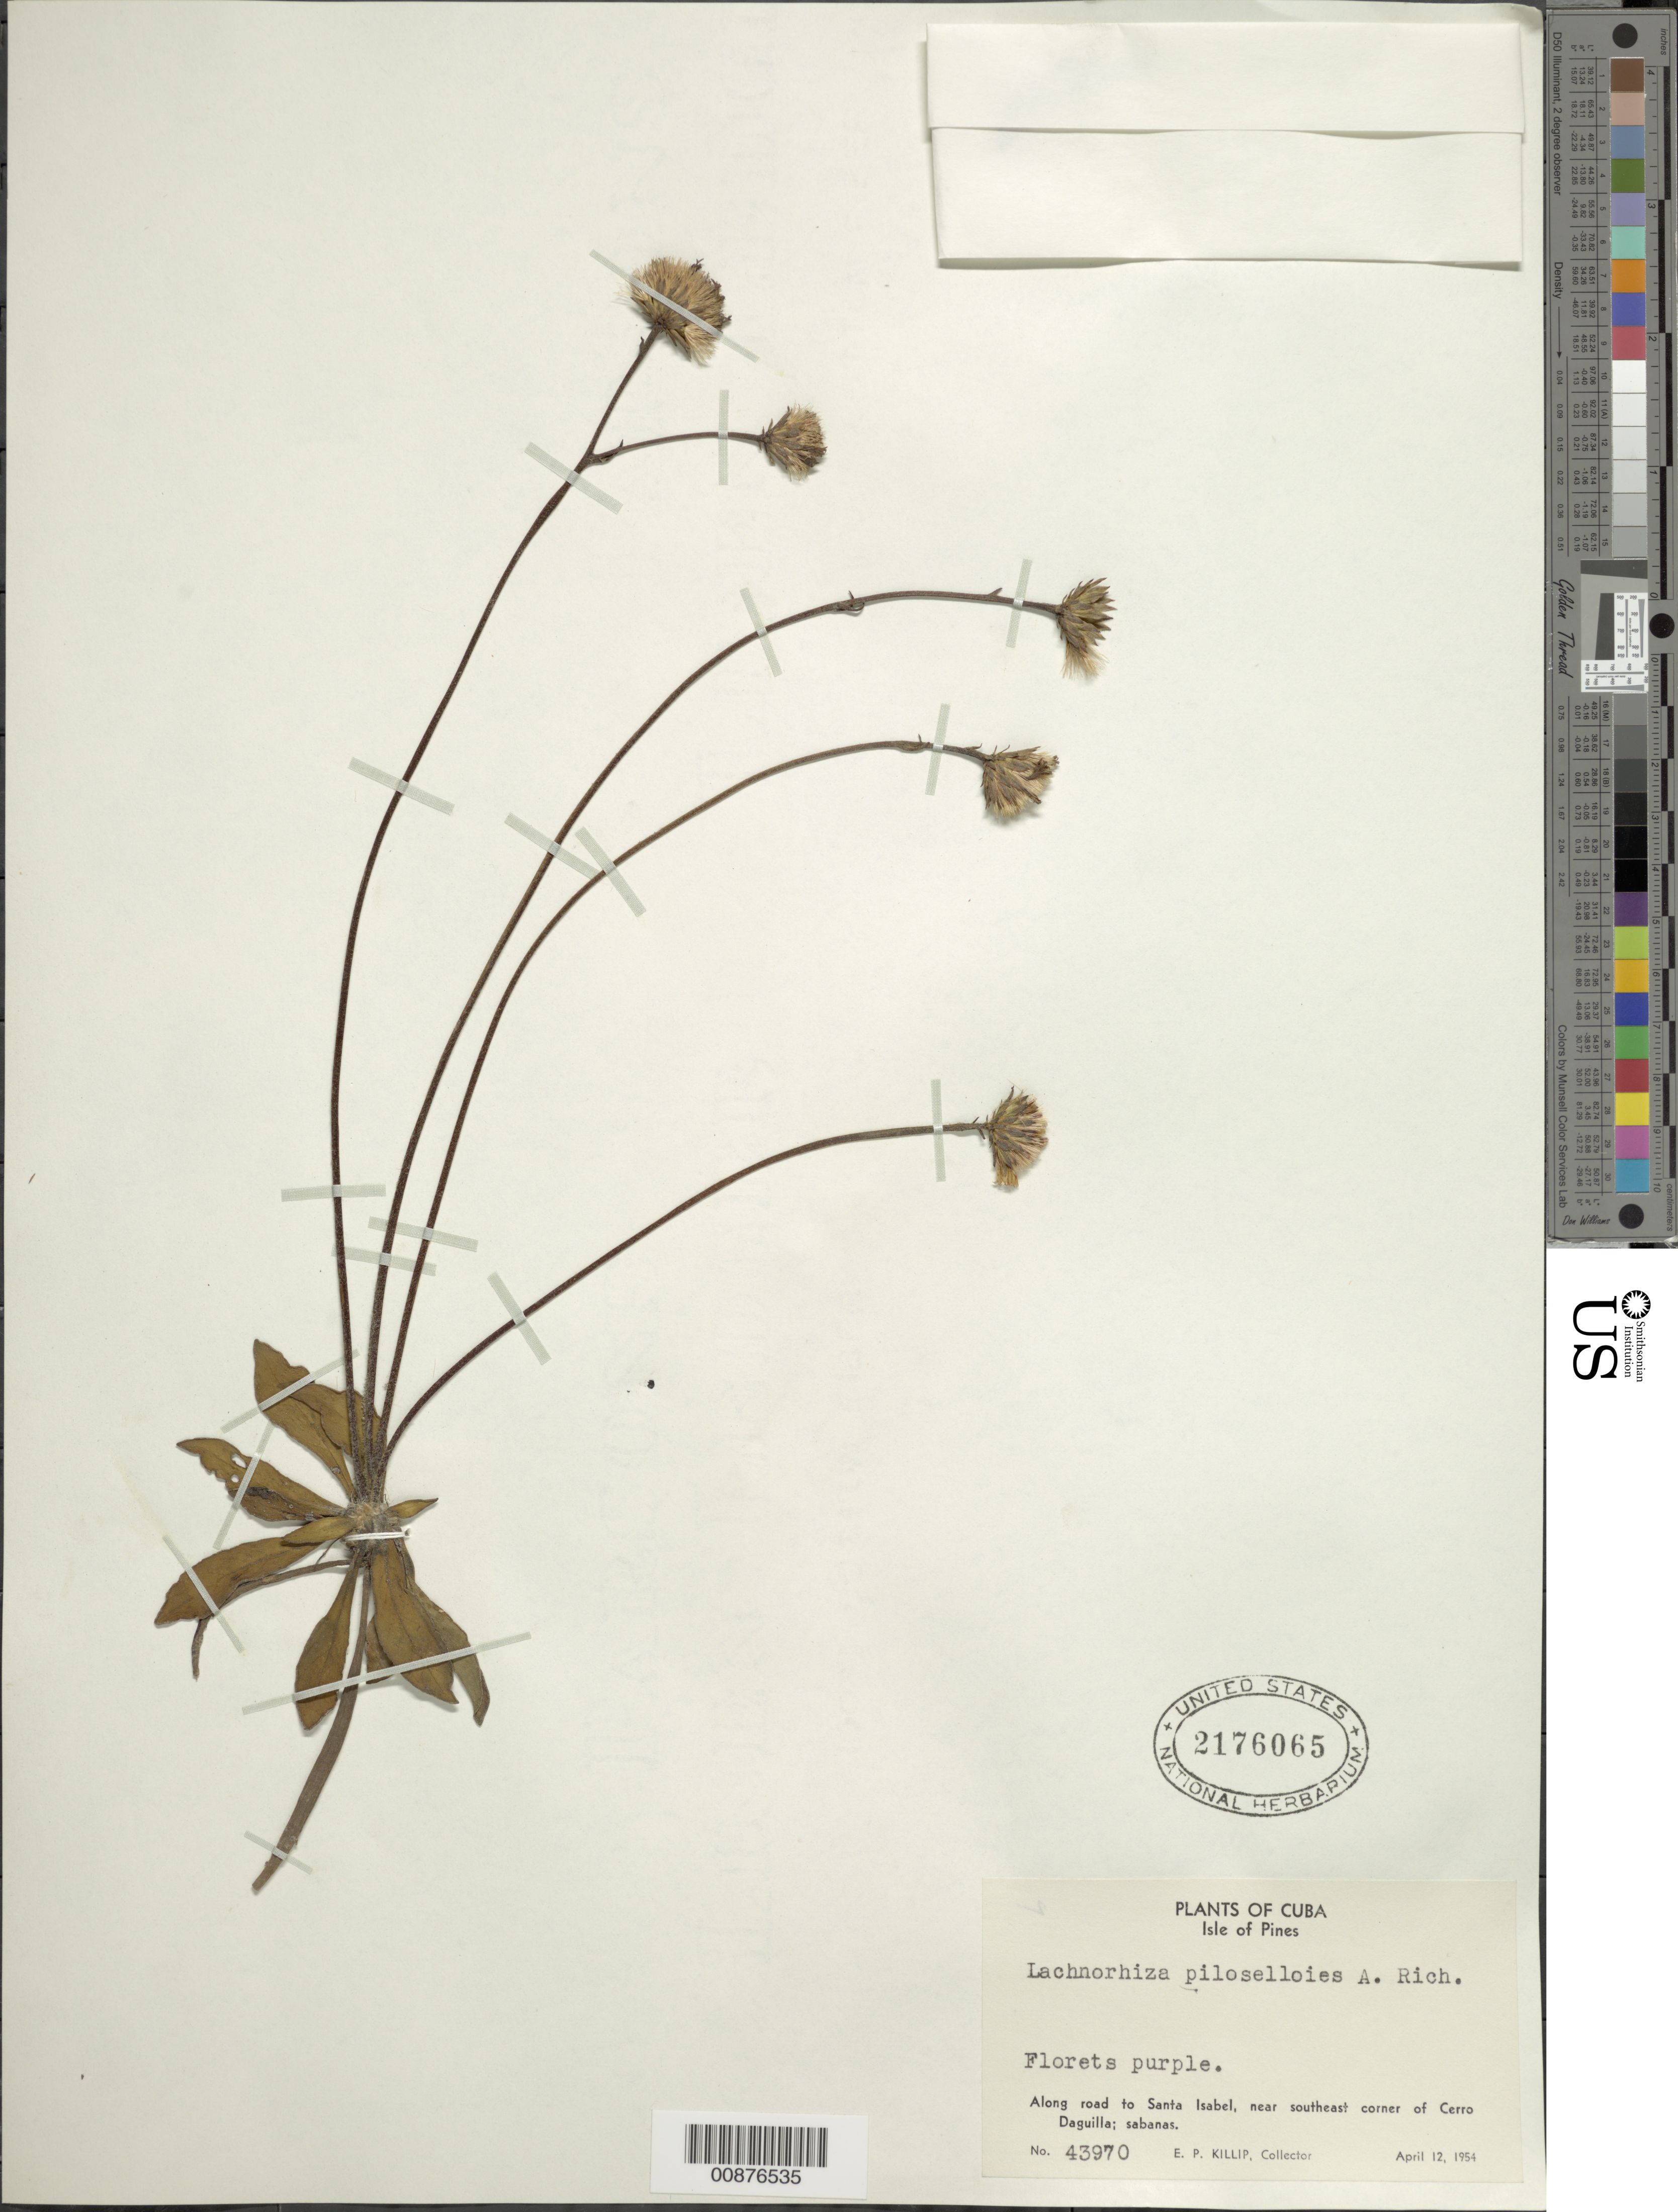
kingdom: Plantae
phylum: Tracheophyta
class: Magnoliopsida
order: Asterales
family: Asteraceae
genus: Lachnorhiza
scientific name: Lachnorhiza piloselloides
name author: A. Rich.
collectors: E. P. Killip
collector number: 43970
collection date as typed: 12 Apr 1954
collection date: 1954-04-12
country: Cuba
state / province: Isla de La Juventud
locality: Road to Santa Isabel, near southeast corner of Cerro Daguilla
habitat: Sabanas, along road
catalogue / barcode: US 2176065